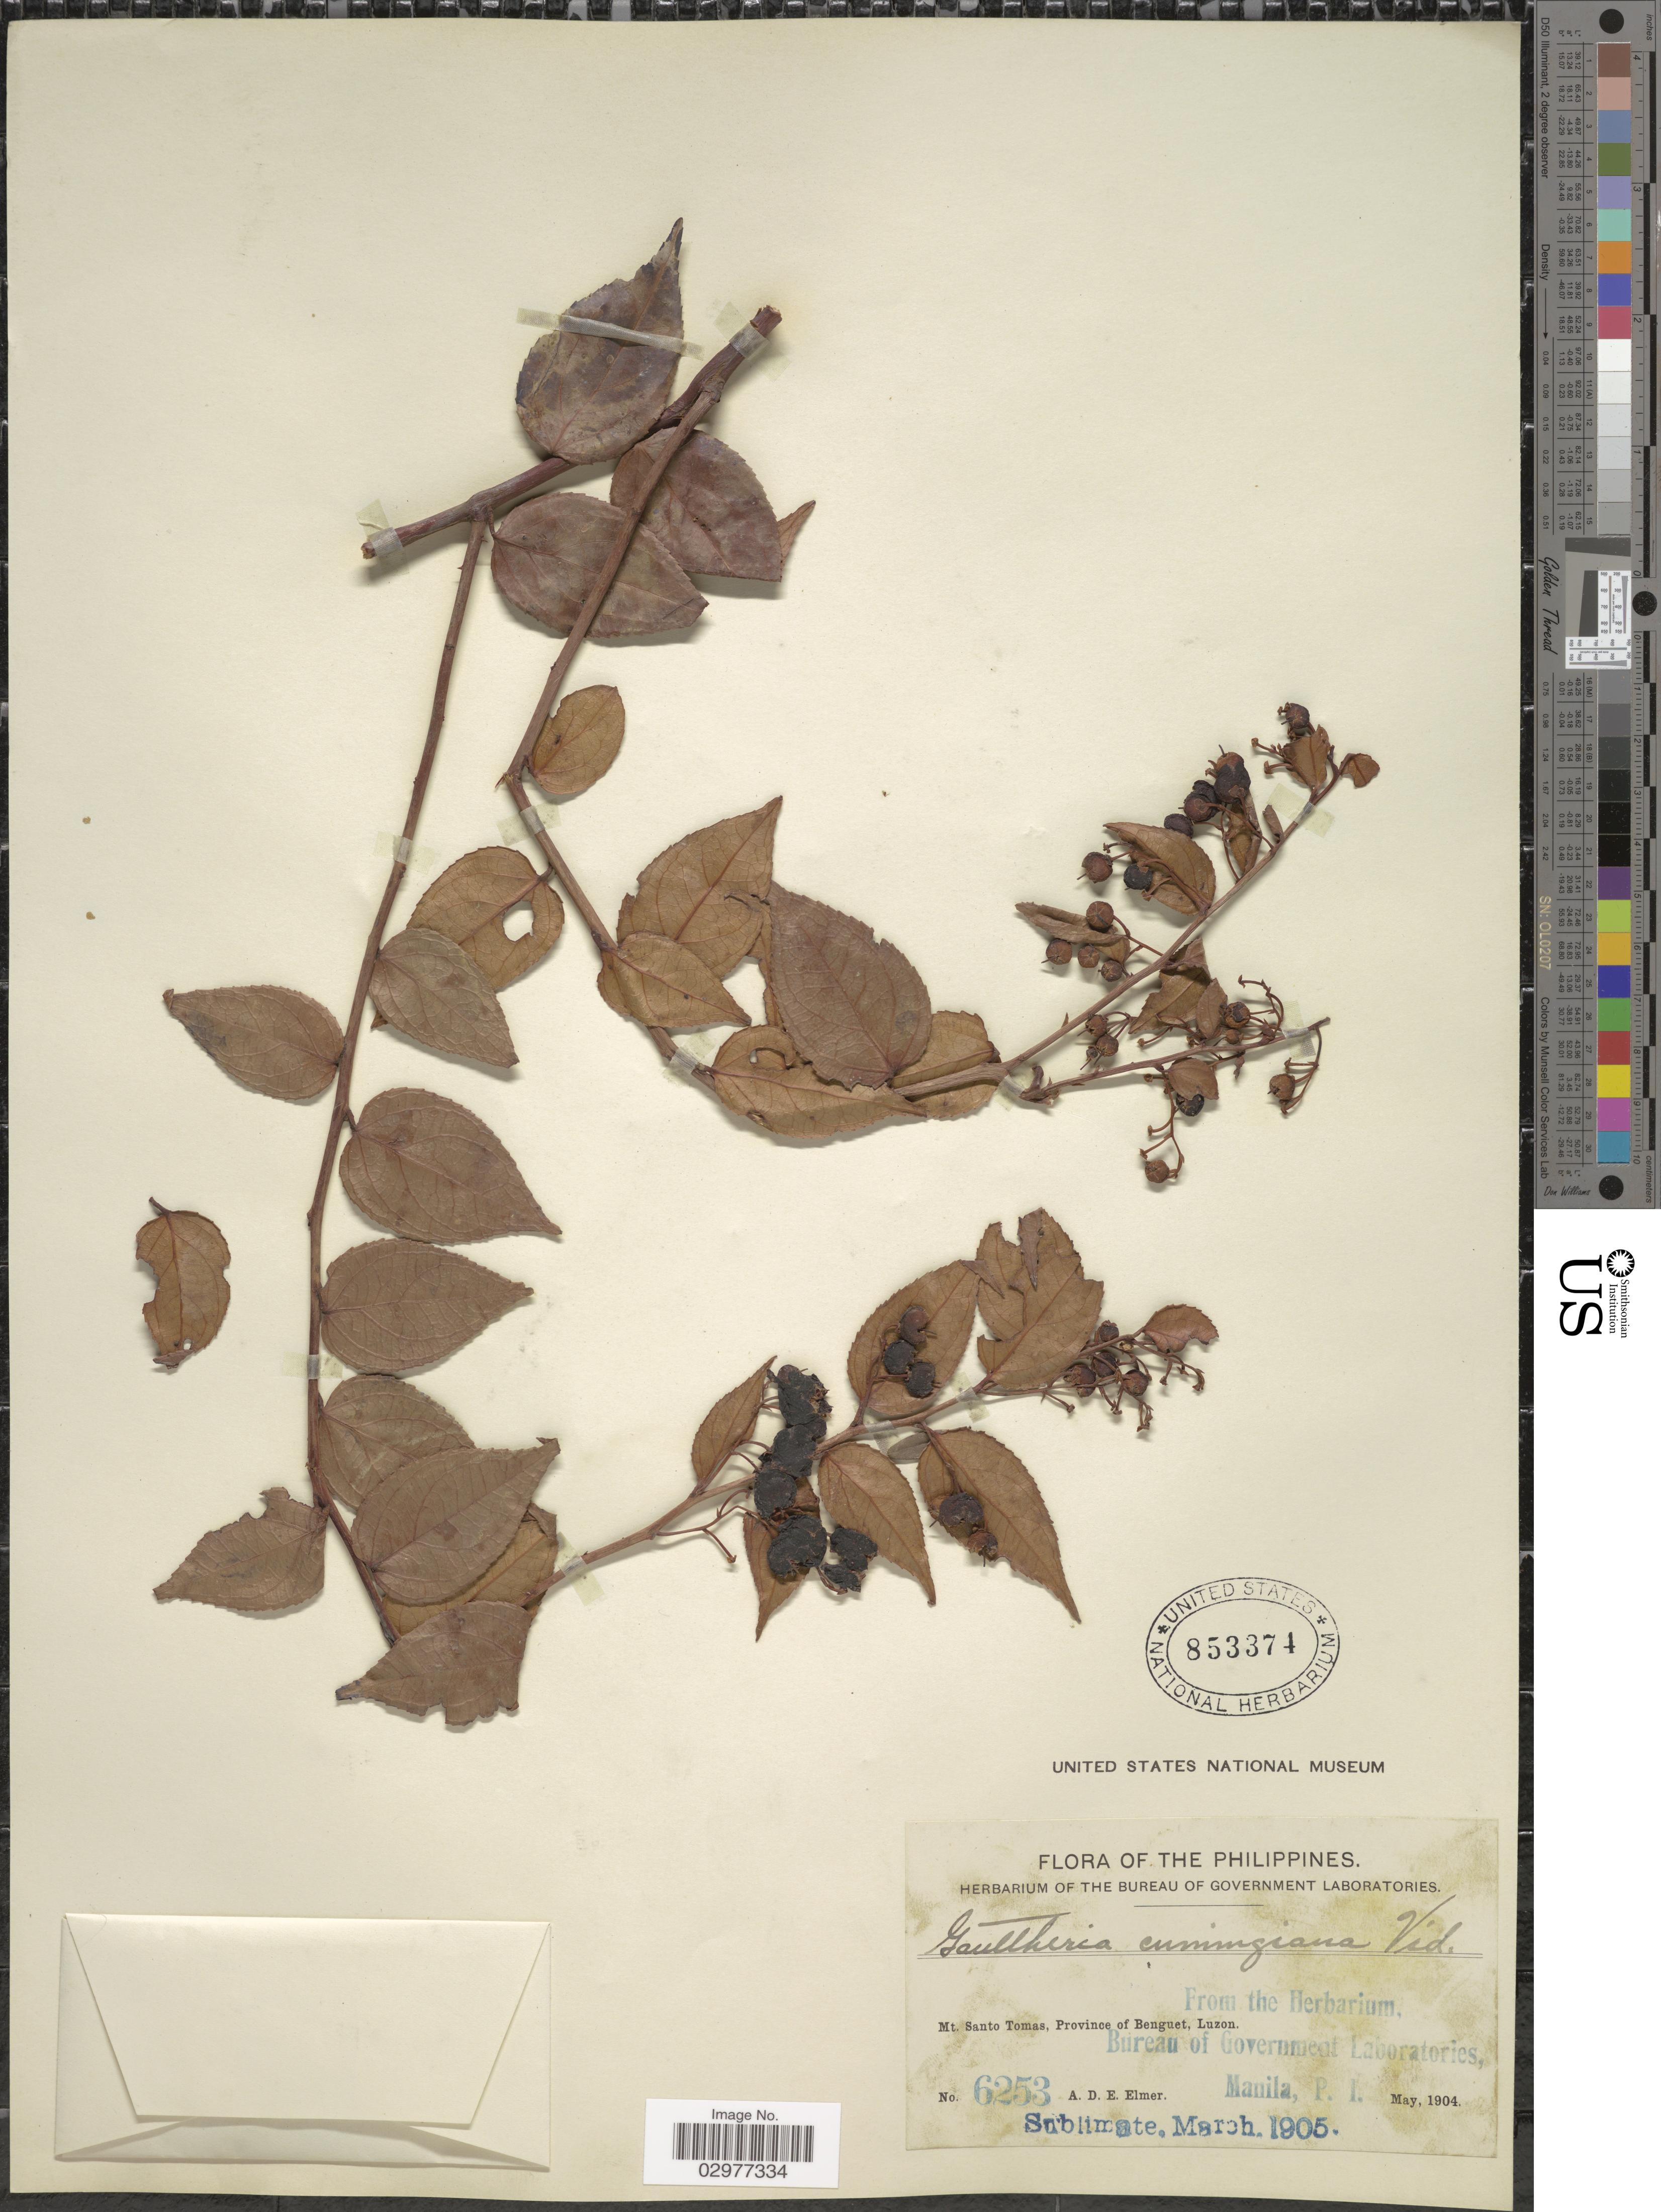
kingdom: Plantae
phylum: Tracheophyta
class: Magnoliopsida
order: Ericales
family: Ericaceae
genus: Gaultheria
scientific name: Gaultheria cumingiana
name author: S. Vidal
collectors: A. D. E. Elmer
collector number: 6253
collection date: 1904-05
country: Philippines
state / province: Cordillera (Administrative Region)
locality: Mt. Santo Tomas, Province of Benguet, Luzon.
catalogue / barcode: US 853374